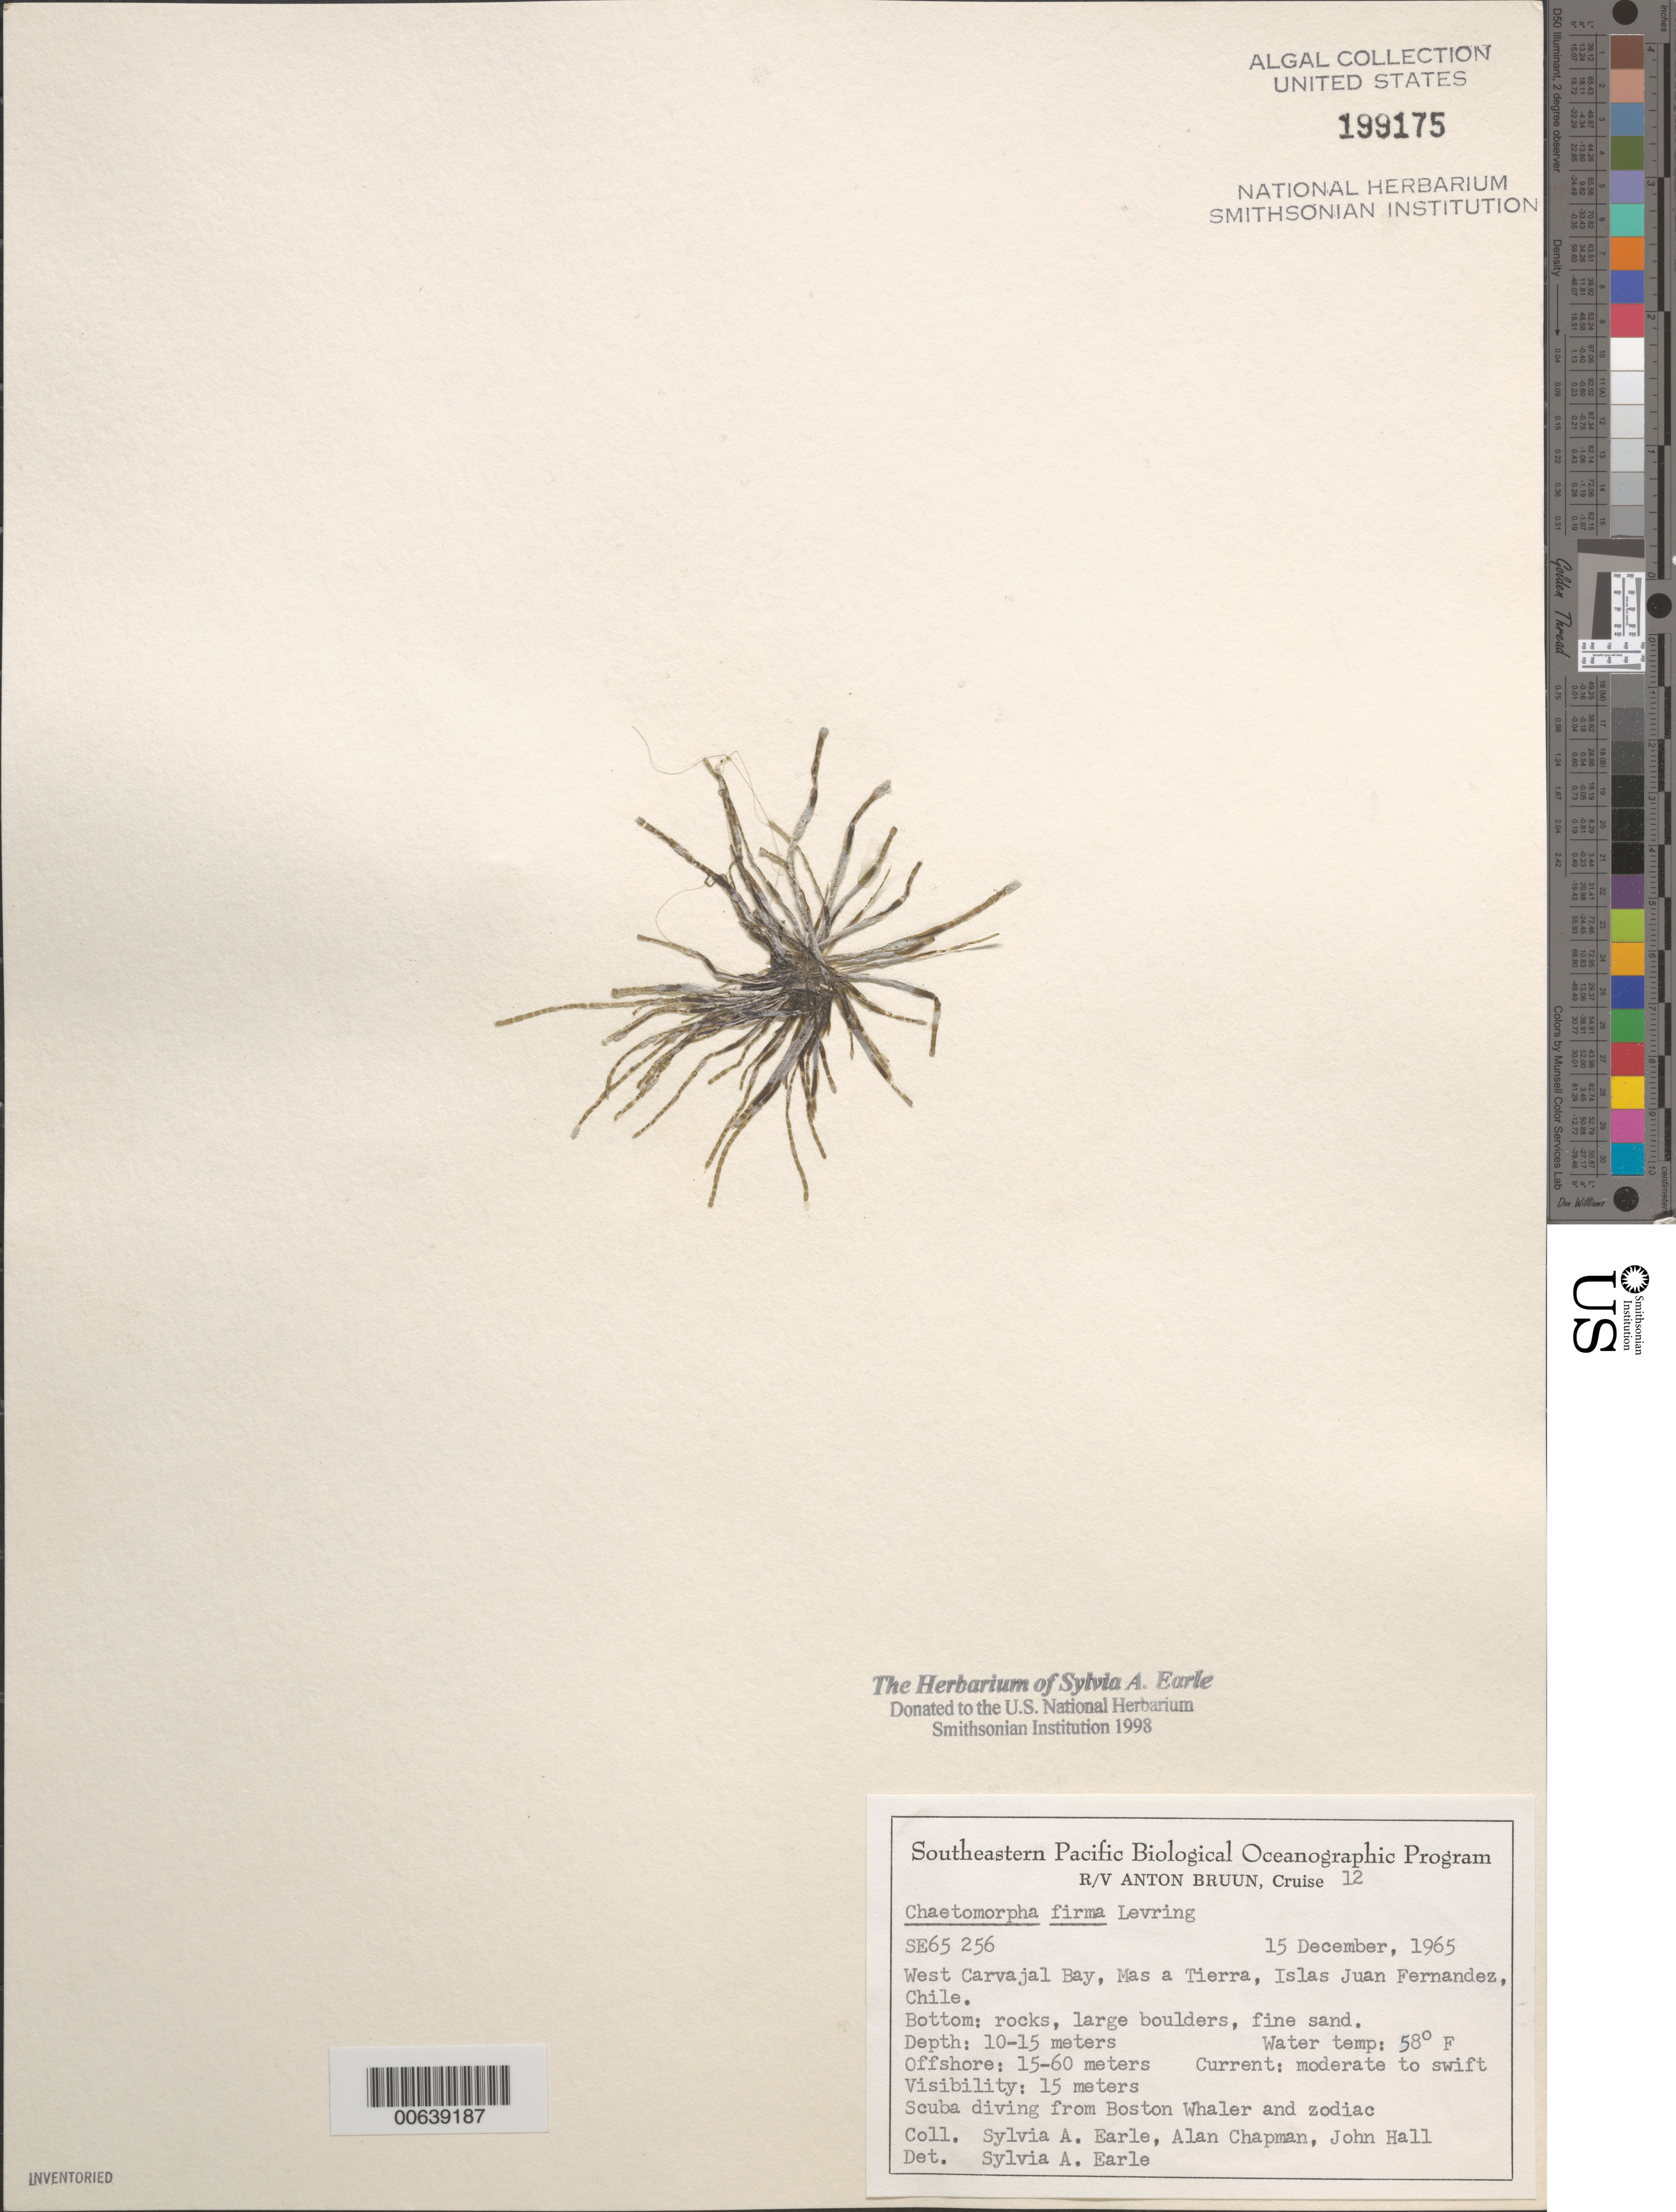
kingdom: Plantae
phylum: Chlorophyta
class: Ulvophyceae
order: Cladophorales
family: Cladophoraceae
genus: Chaetomorpha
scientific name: Chaetomorpha firma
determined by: Earle, S. A.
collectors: S. A. Earle, A. Chapman & J. Hall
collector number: SE 65256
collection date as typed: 15 Dec 1965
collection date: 1965-12-15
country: Chile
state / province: Valparaíso (V)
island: Isla Más a Tierra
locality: West Carvajal Bay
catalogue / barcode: US 199175